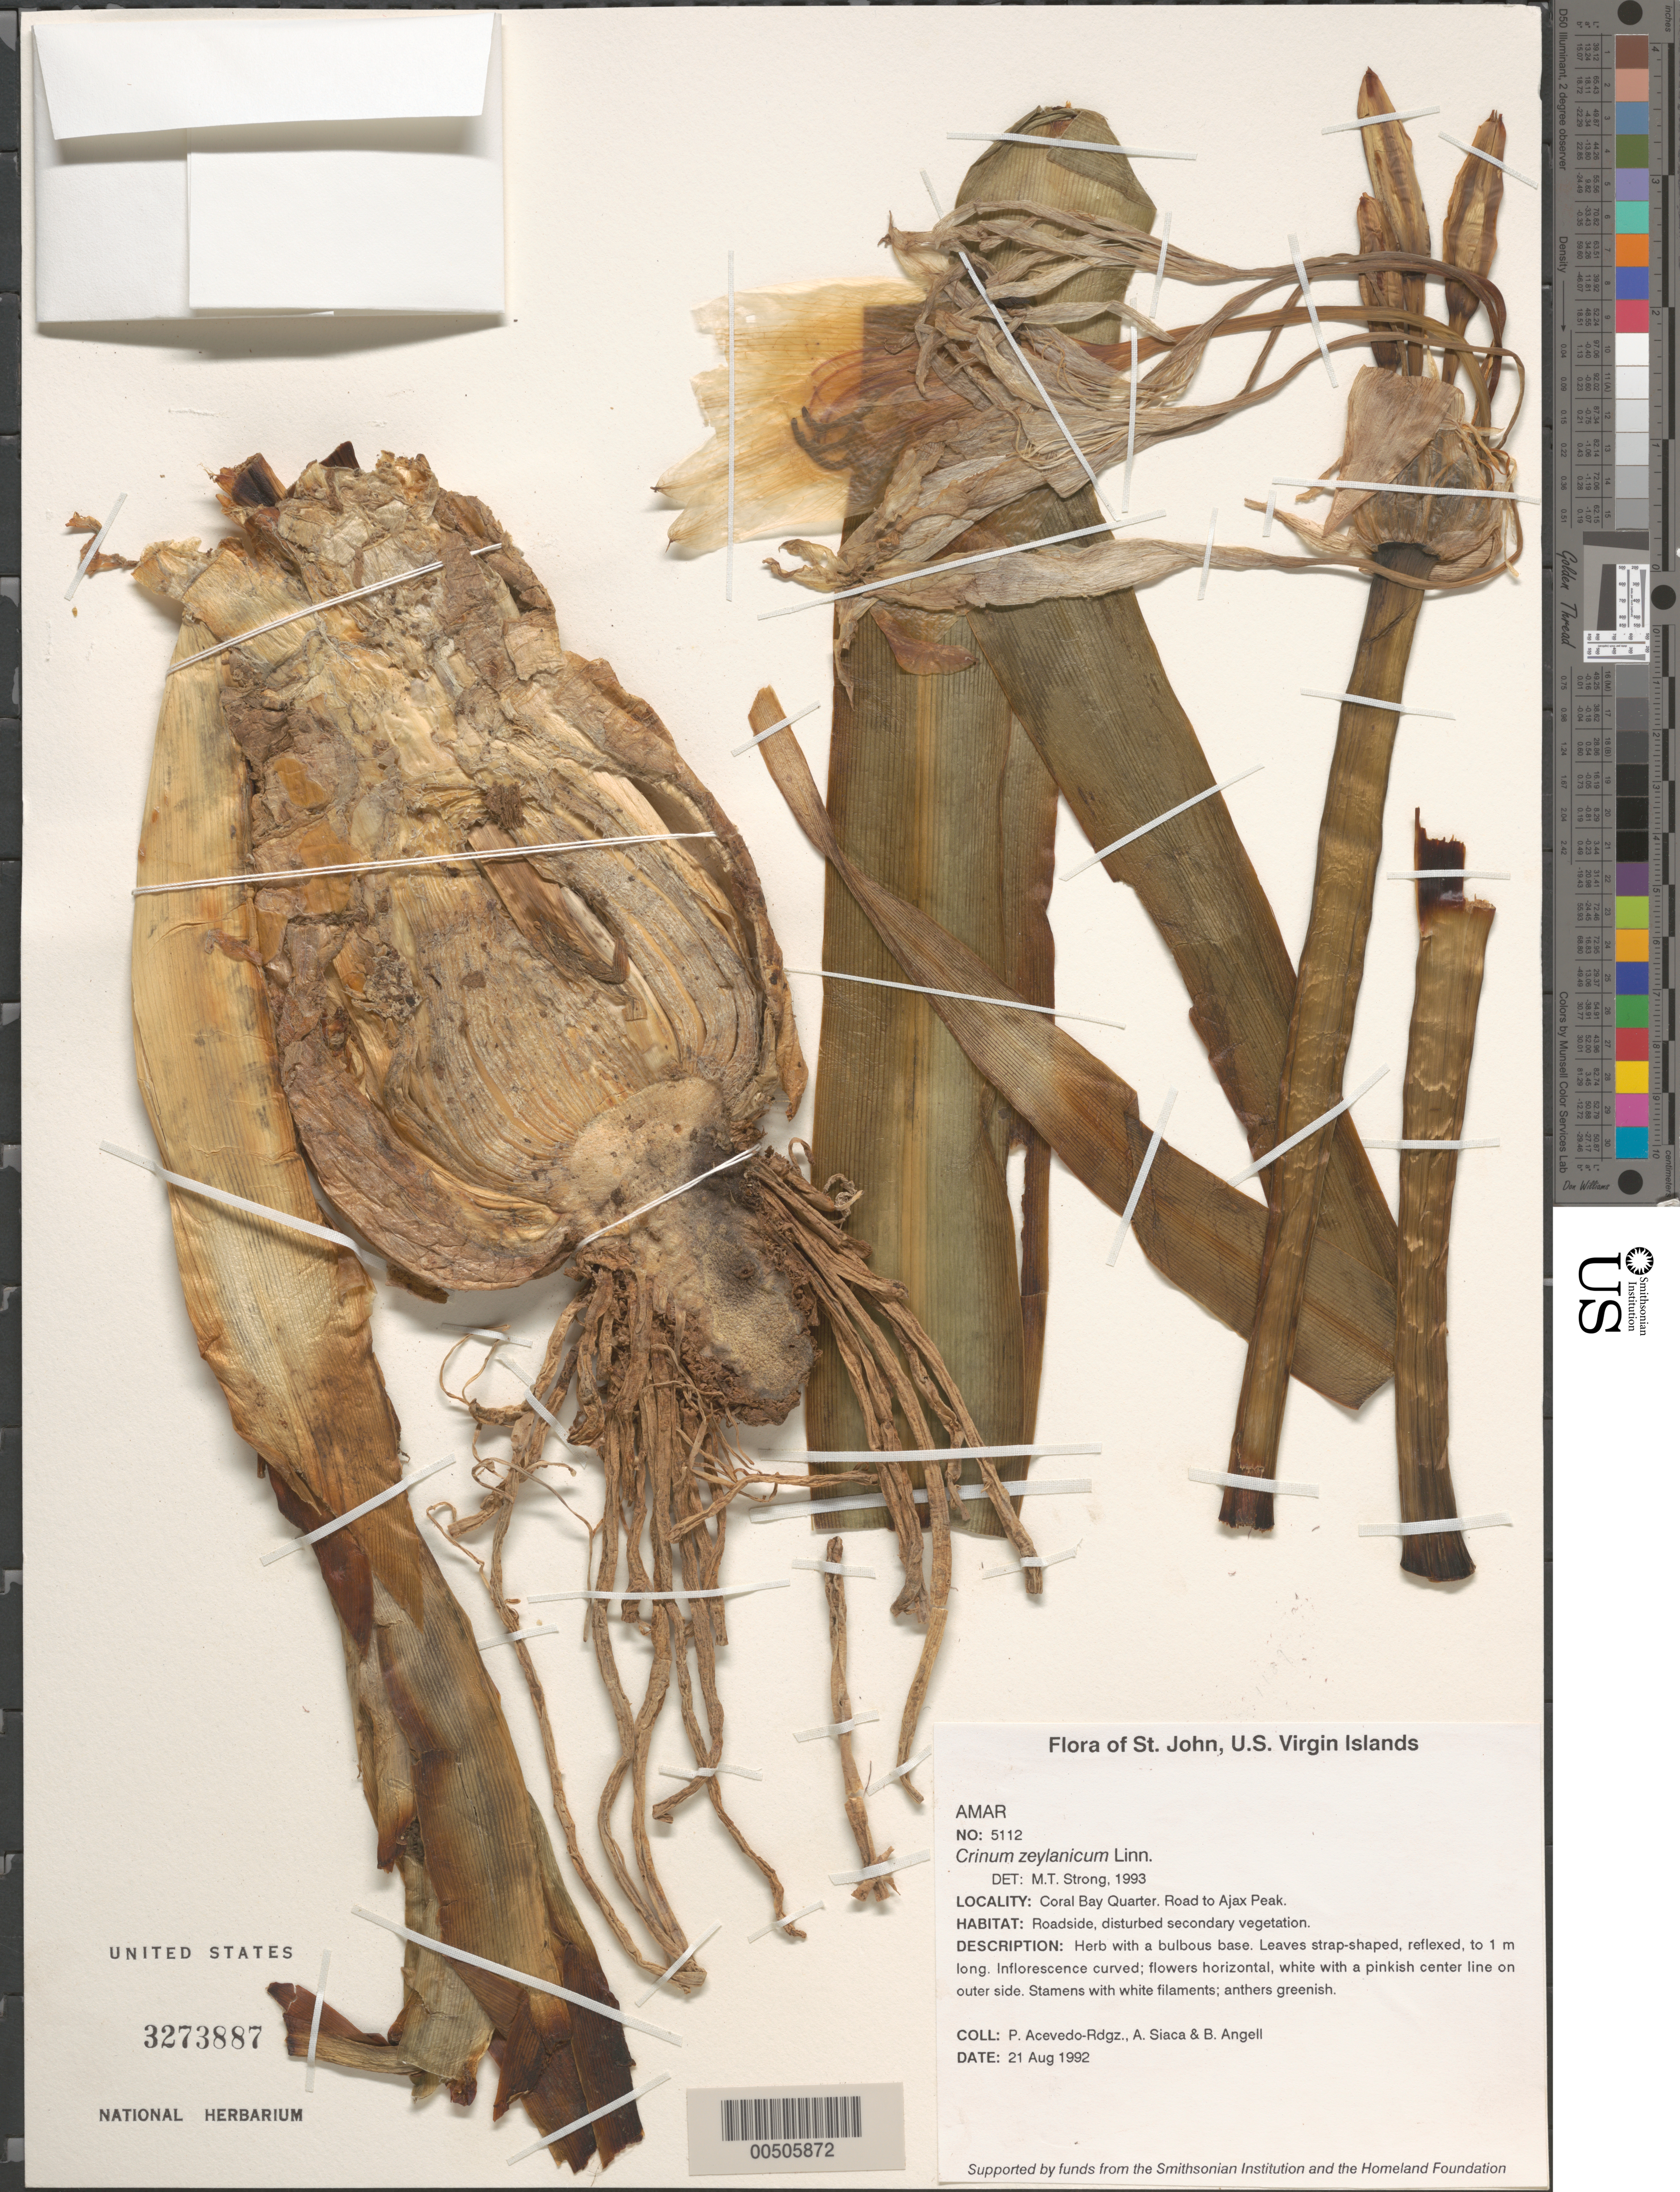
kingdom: Plantae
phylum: Tracheophyta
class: Liliopsida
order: Asparagales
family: Amaryllidaceae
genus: Crinum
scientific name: Crinum zeylanicum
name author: (L.) L.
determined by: Strong, M. T., (US), Smithsonian Institution - National Museum of Natural History (UNITED STATES)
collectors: P. Acevedo-Rodr., A. Siaca & Bobbi Angell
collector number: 5112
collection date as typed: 21 Aug 1992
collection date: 1992-08-21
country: U.S. Virgin Islands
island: St. John Island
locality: Coral bay quarter, road to ajax peak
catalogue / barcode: US 3273887